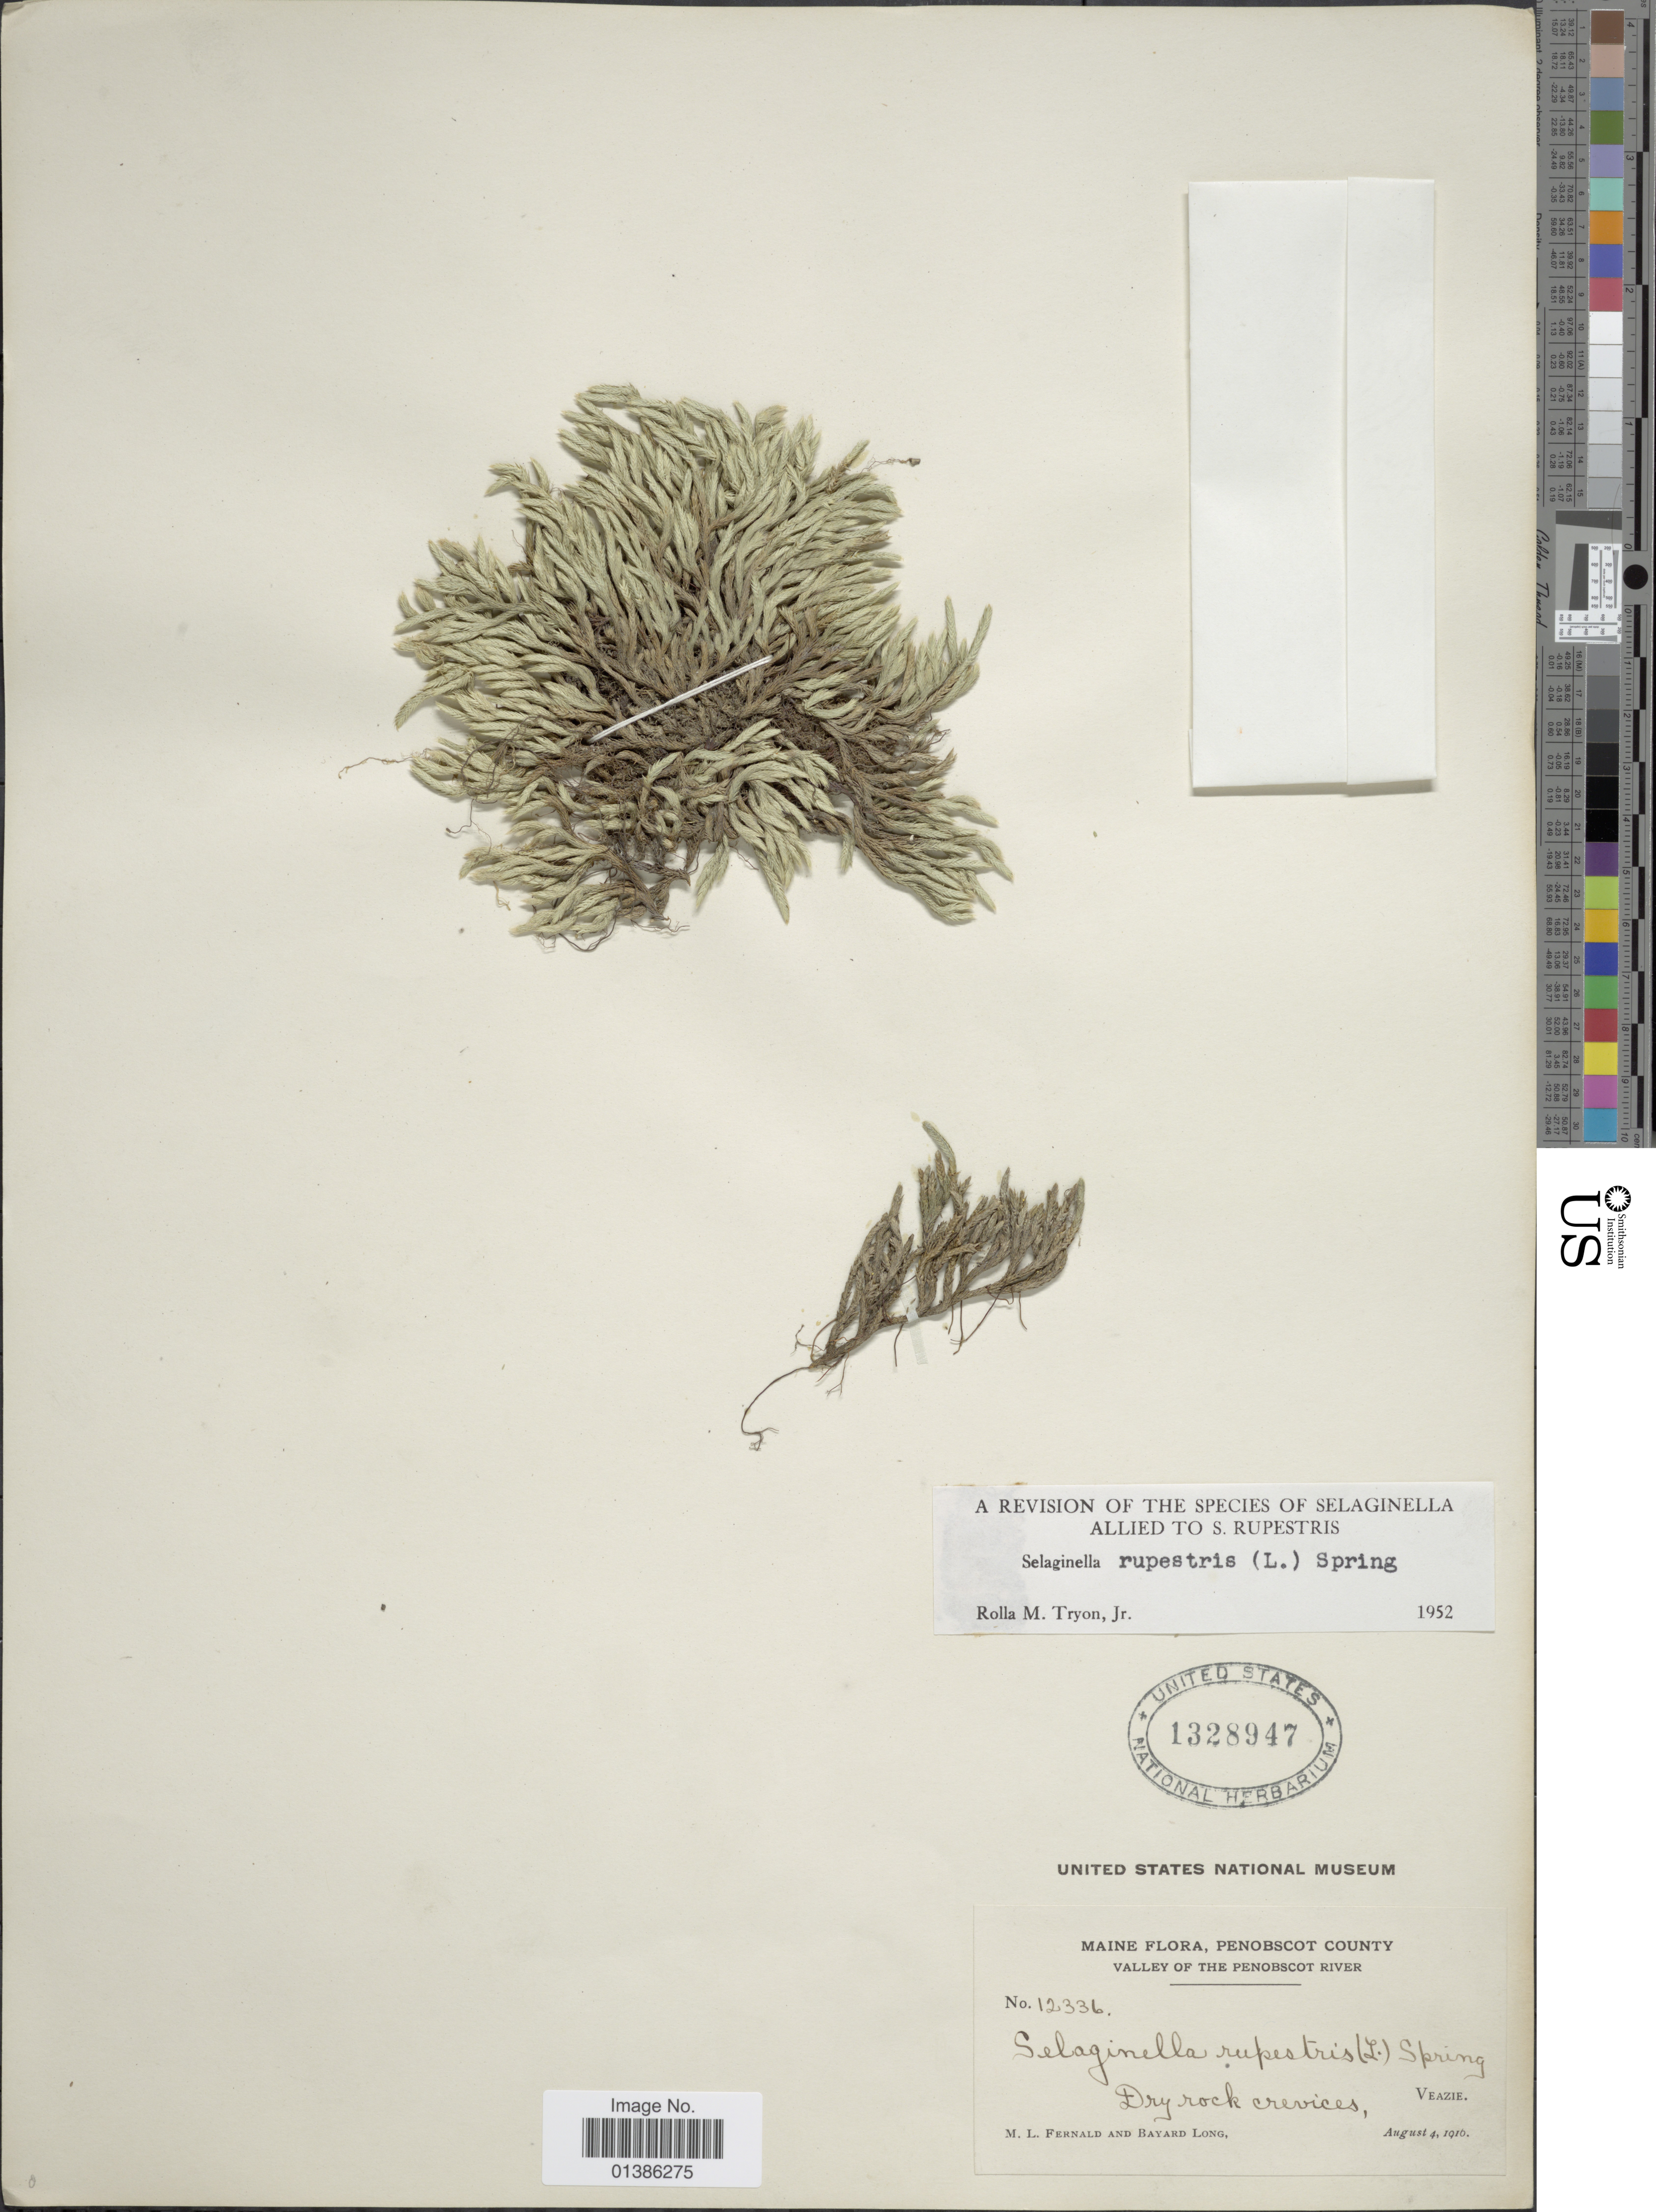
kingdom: Plantae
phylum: Tracheophyta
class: Lycopodiopsida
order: Selaginellales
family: Selaginellaceae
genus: Selaginella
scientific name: Selaginella rupestris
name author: (L.) Spring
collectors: M. L. Fernald & B. H. Long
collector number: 12336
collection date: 1916-08-04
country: United States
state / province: Maine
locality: Penobscot County. Valley of the Penobscot River. Dry rock crevices, Veazie.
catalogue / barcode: US 1328947